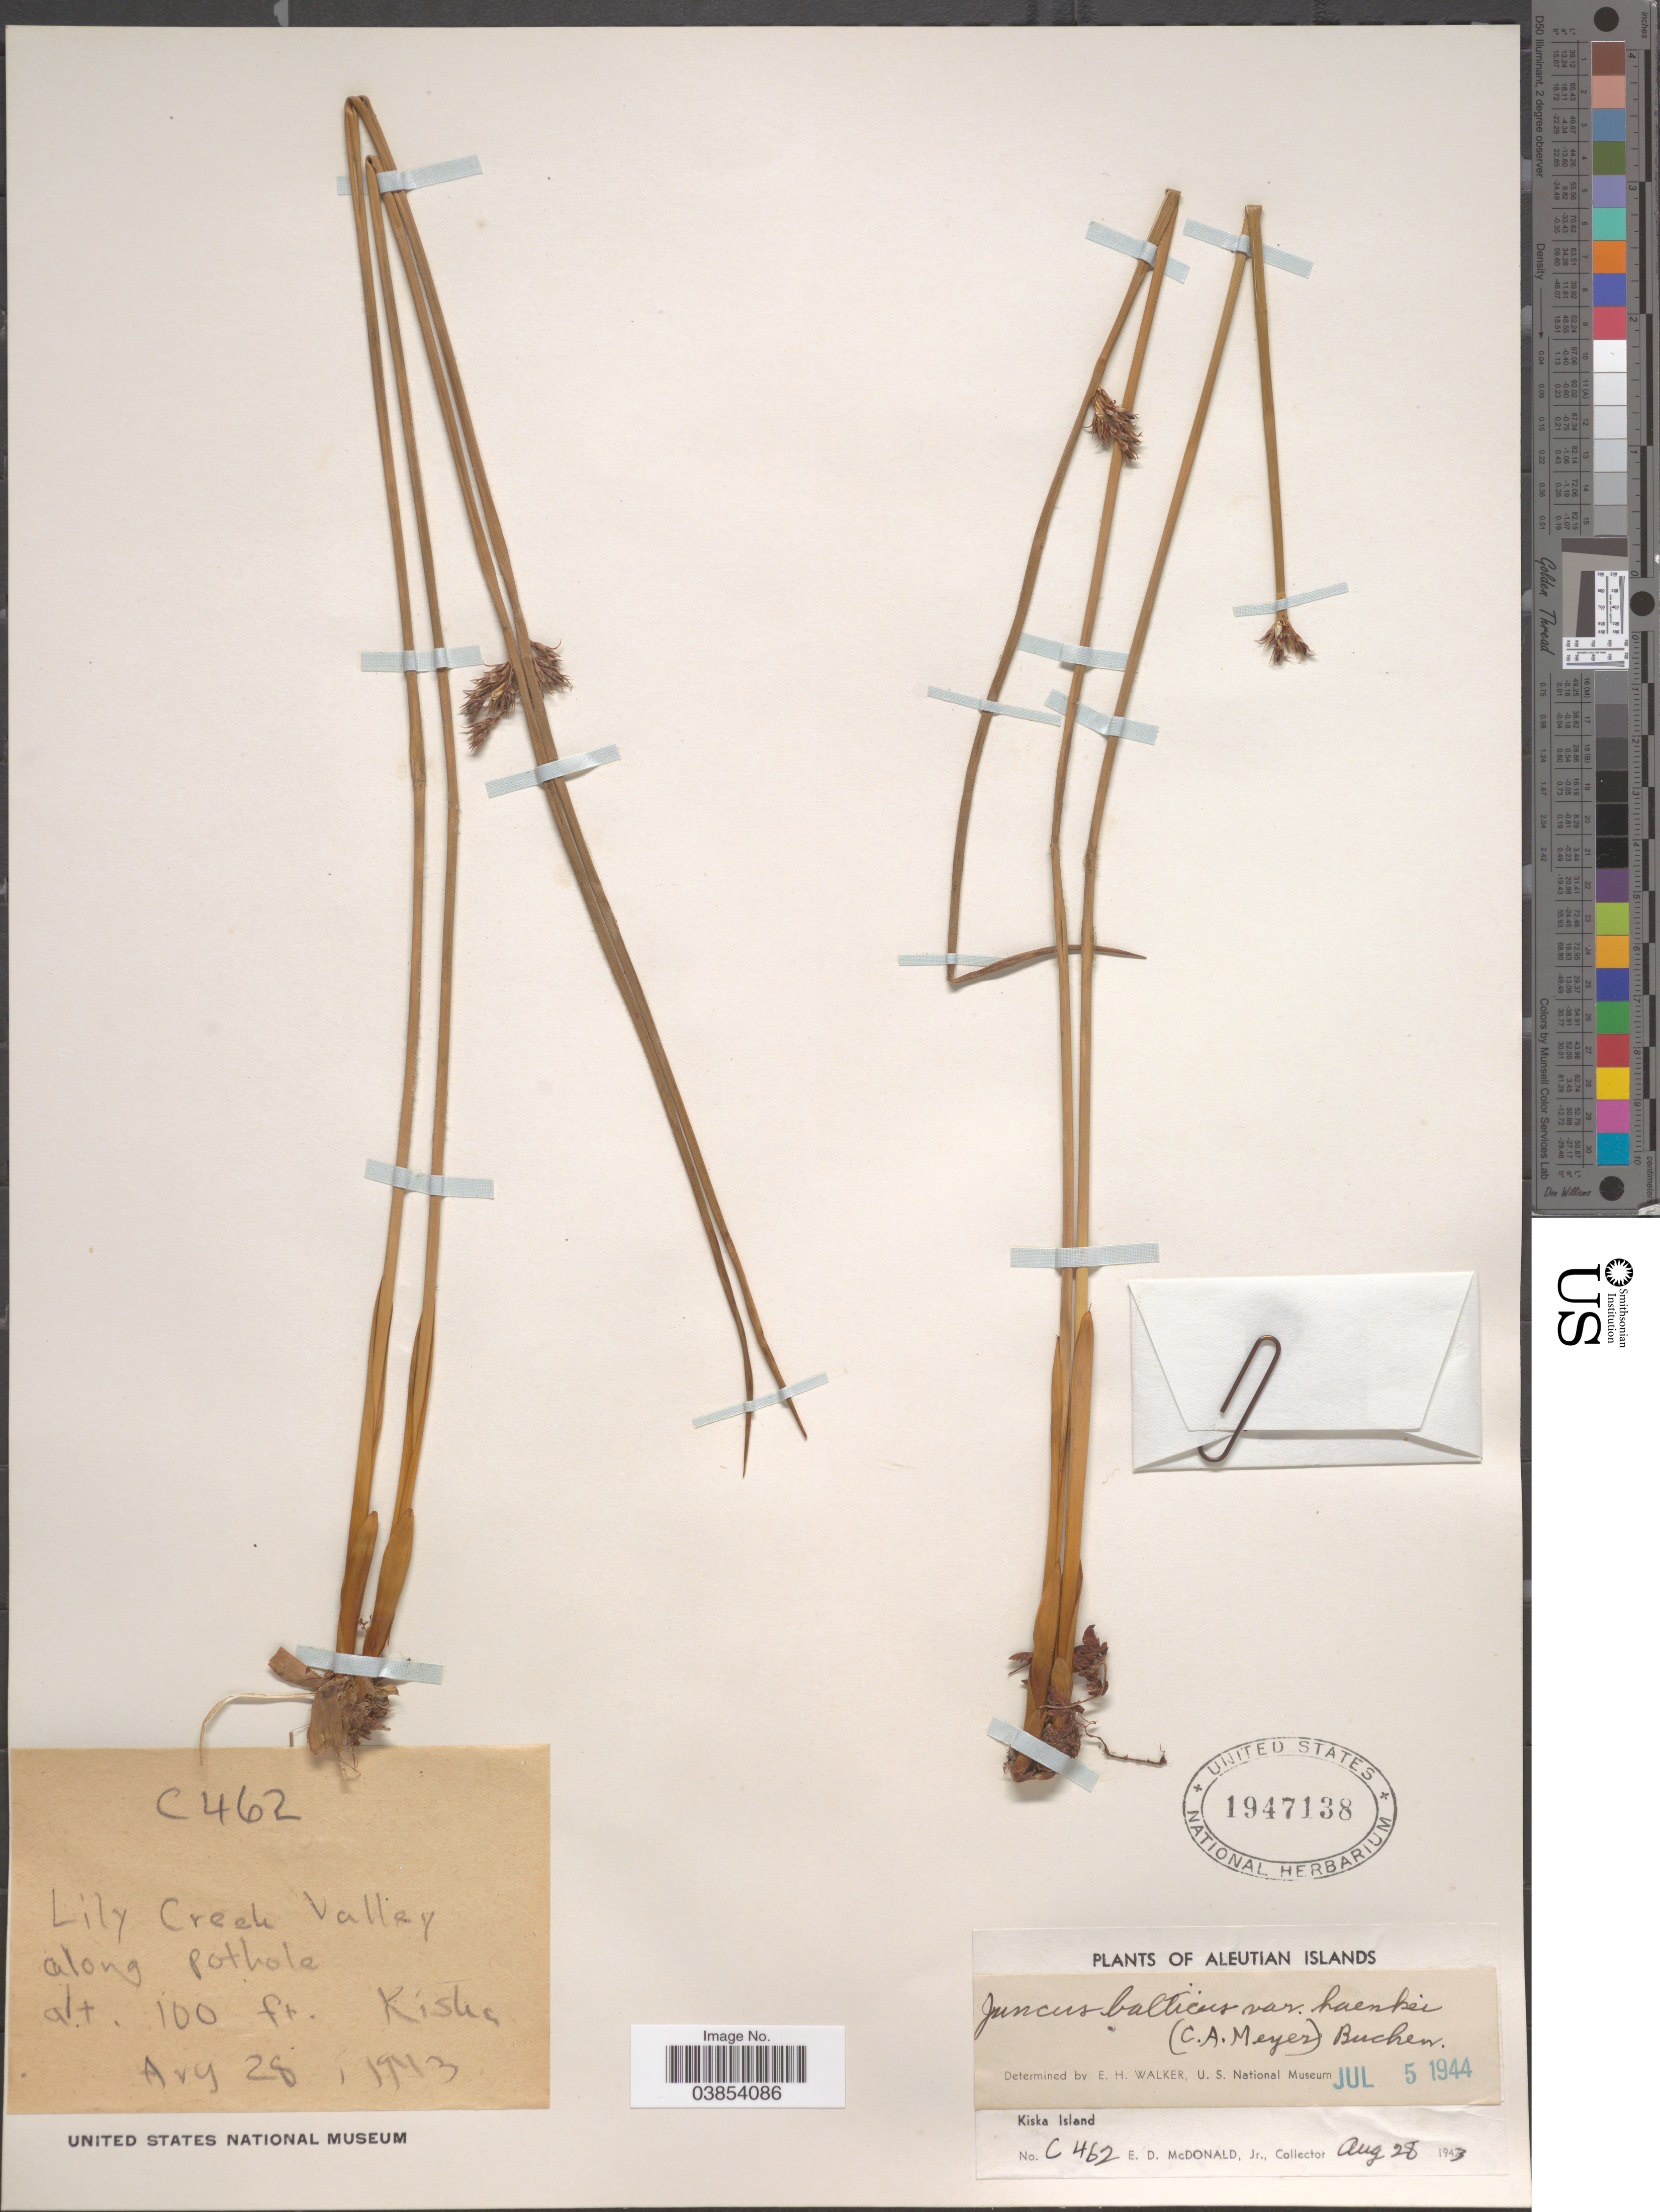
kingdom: Plantae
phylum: Tracheophyta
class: Liliopsida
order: Poales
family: Juncaceae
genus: Juncus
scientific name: Juncus haenkei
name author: E. Mey.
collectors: E. D. McDonald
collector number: C462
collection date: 1943-08-28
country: United States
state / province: Alaska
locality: The Aleutian Islands. Kiska Island. Lily Creek Valley along pothole.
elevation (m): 30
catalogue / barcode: US 1947138